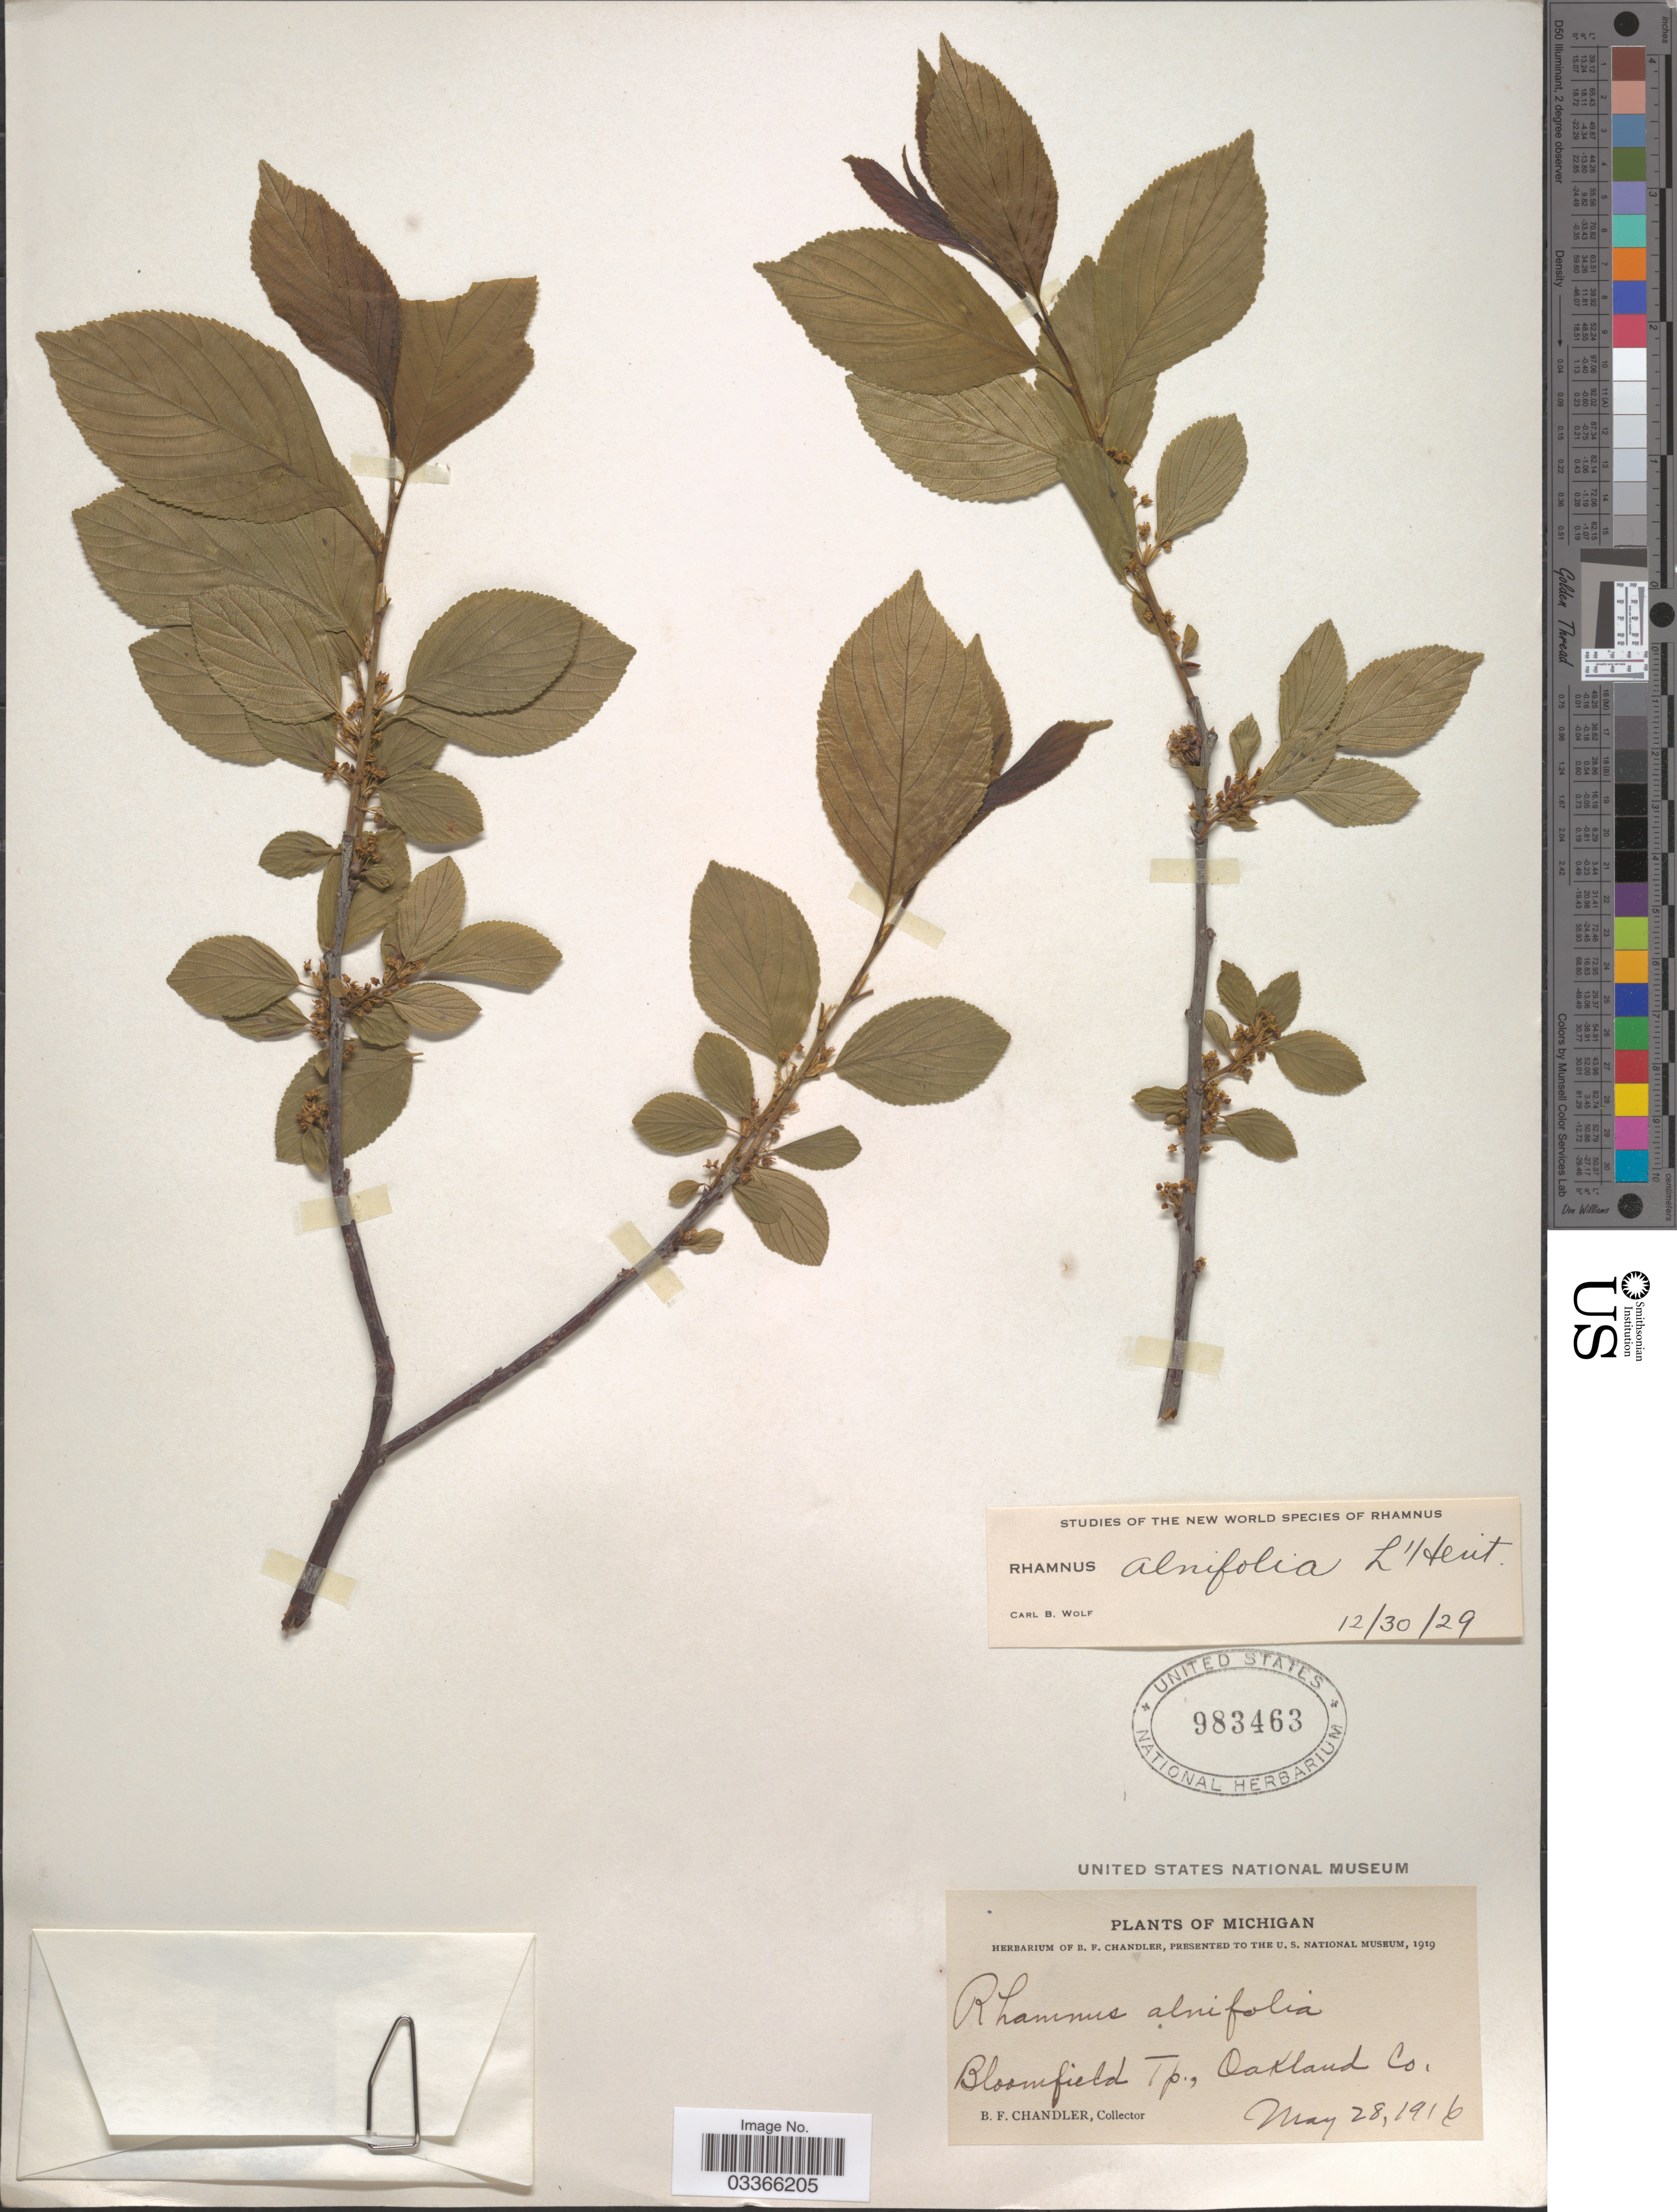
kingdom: Plantae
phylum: Tracheophyta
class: Magnoliopsida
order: Rosales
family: Rhamnaceae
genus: Rhamnus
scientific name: Rhamnus alnifolia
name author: L'Hér.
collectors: B. F. Chandler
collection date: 1916-05-28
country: United States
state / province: Michigan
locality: Bloomfield Tp., Oakland Co.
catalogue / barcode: US 983463